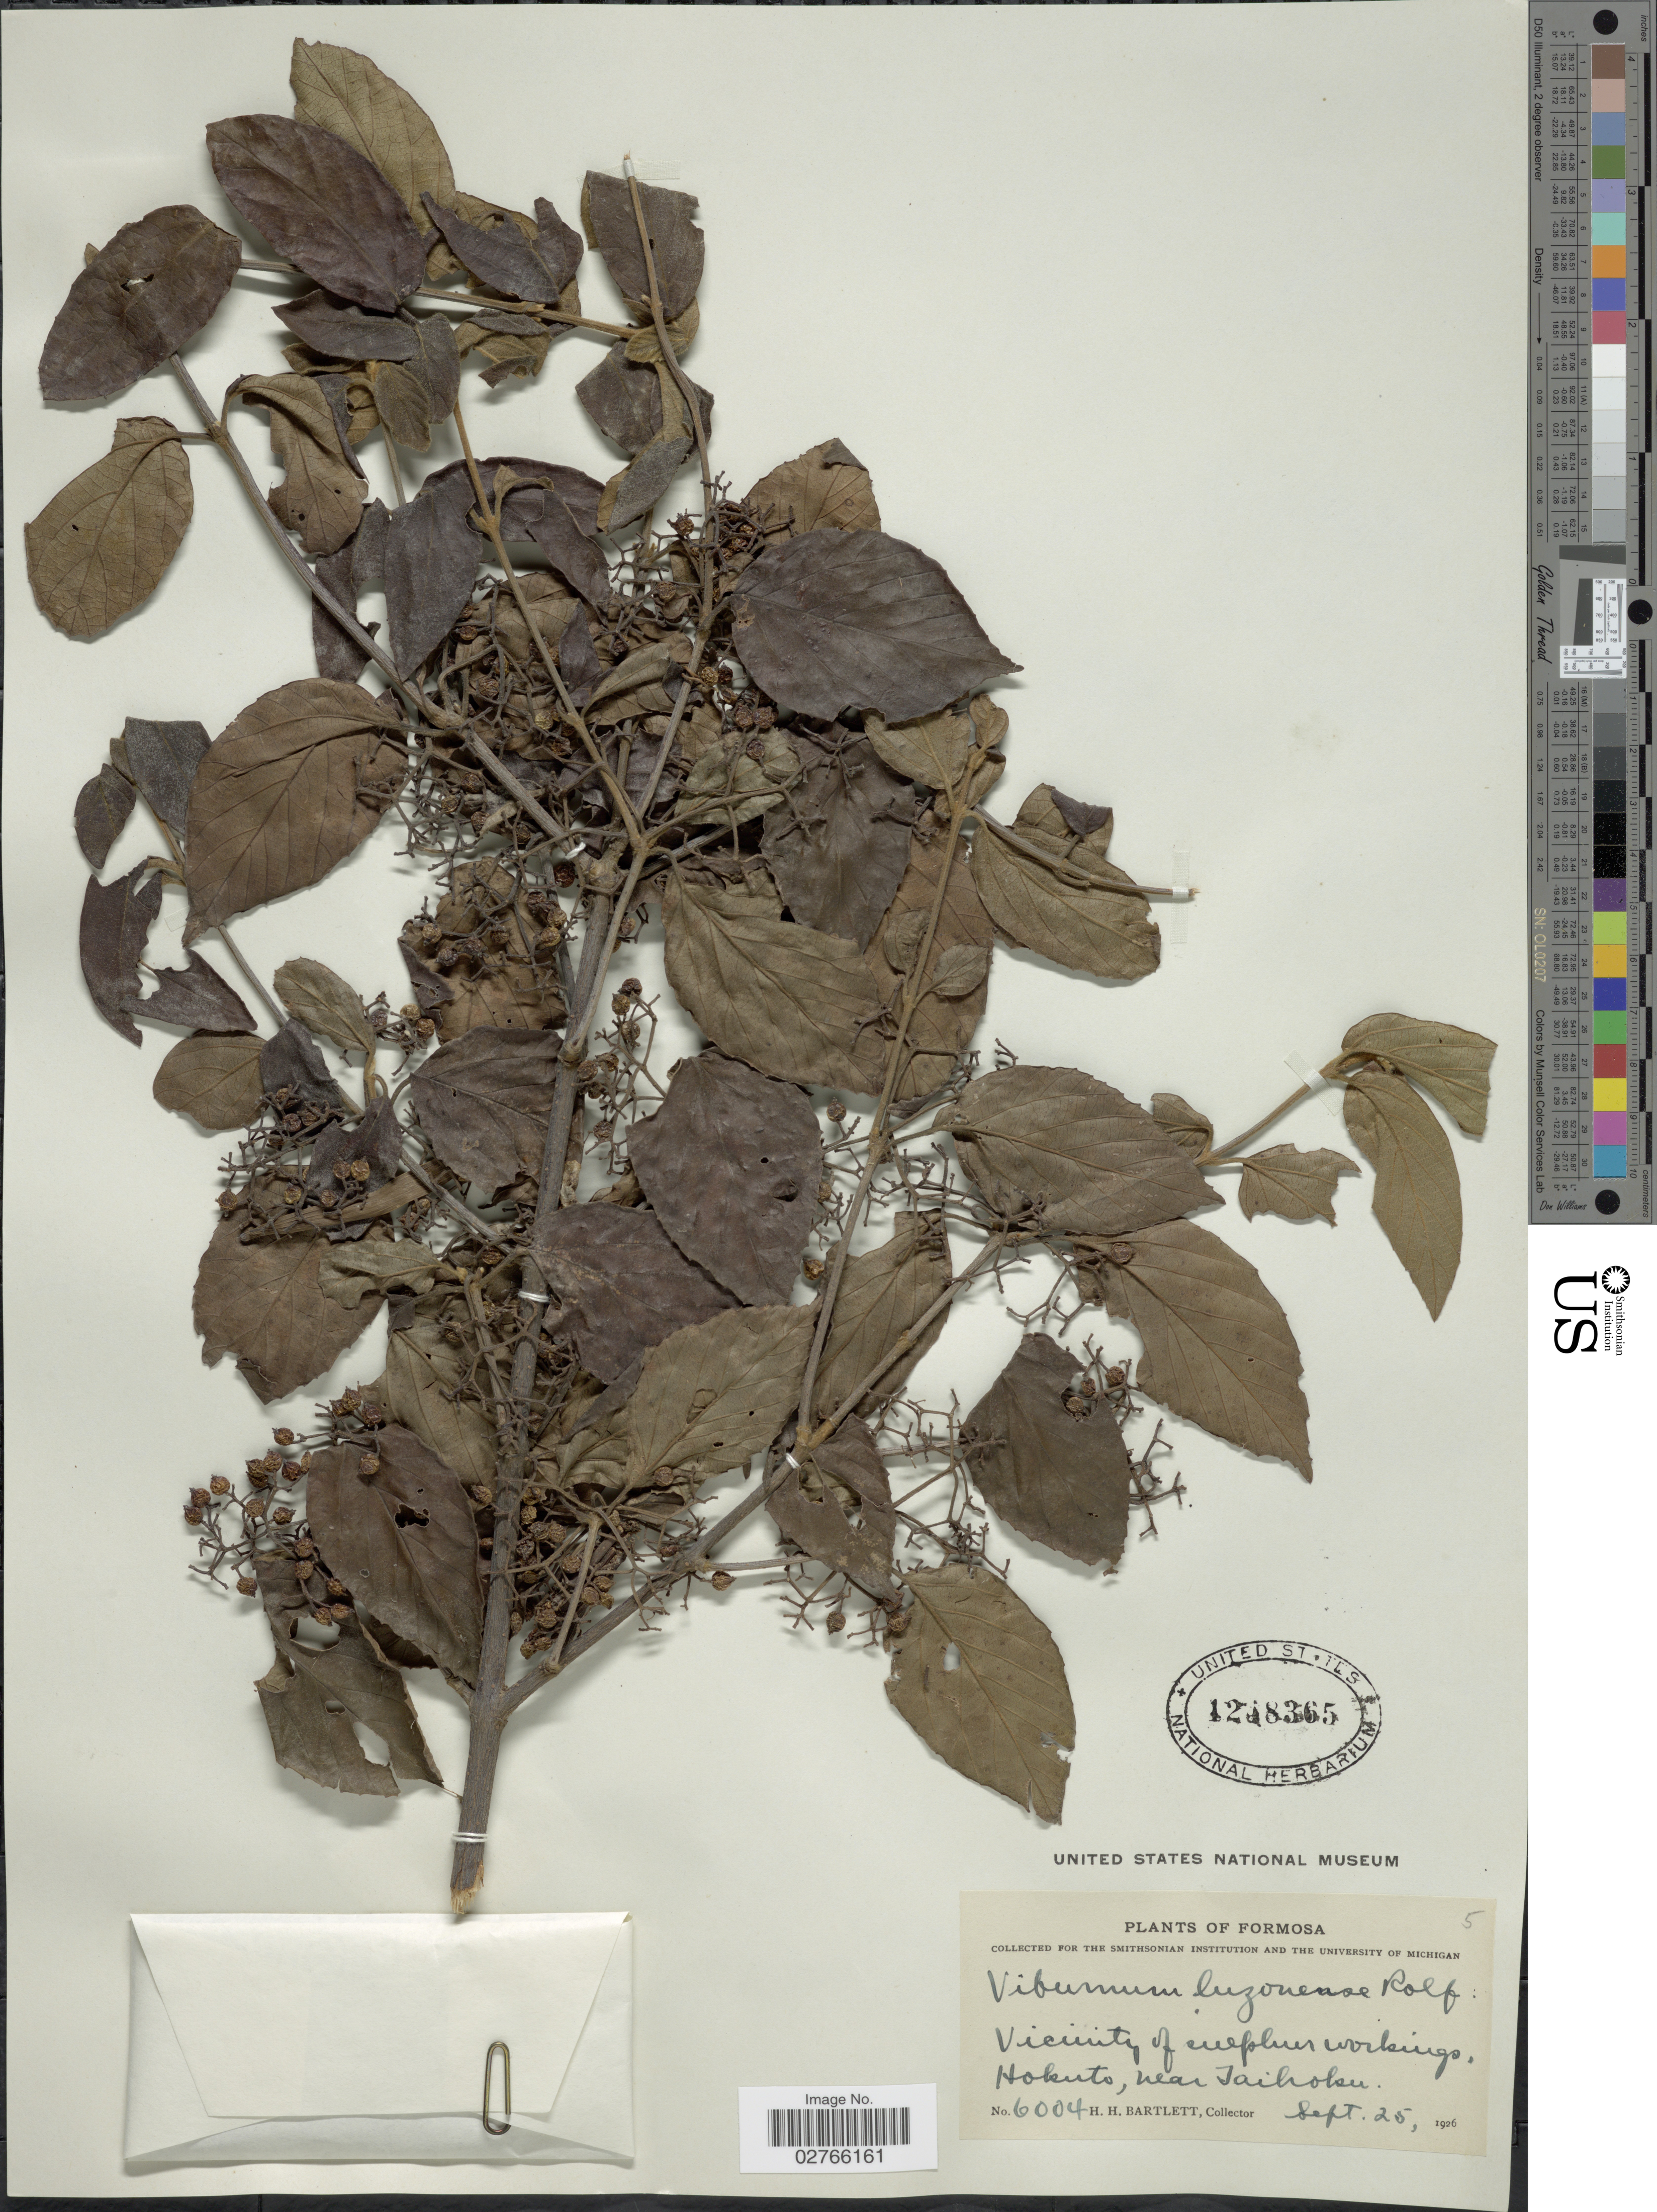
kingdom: Plantae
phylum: Tracheophyta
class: Magnoliopsida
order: Dipsacales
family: Viburnaceae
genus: Viburnum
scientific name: Viburnum luzonicum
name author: Rolfe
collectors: H. H. Bartlett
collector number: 6004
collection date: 1926-09-25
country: Taiwan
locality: Formosa, Vicinity of sulphur workings, Hokuto, near Taihoku.